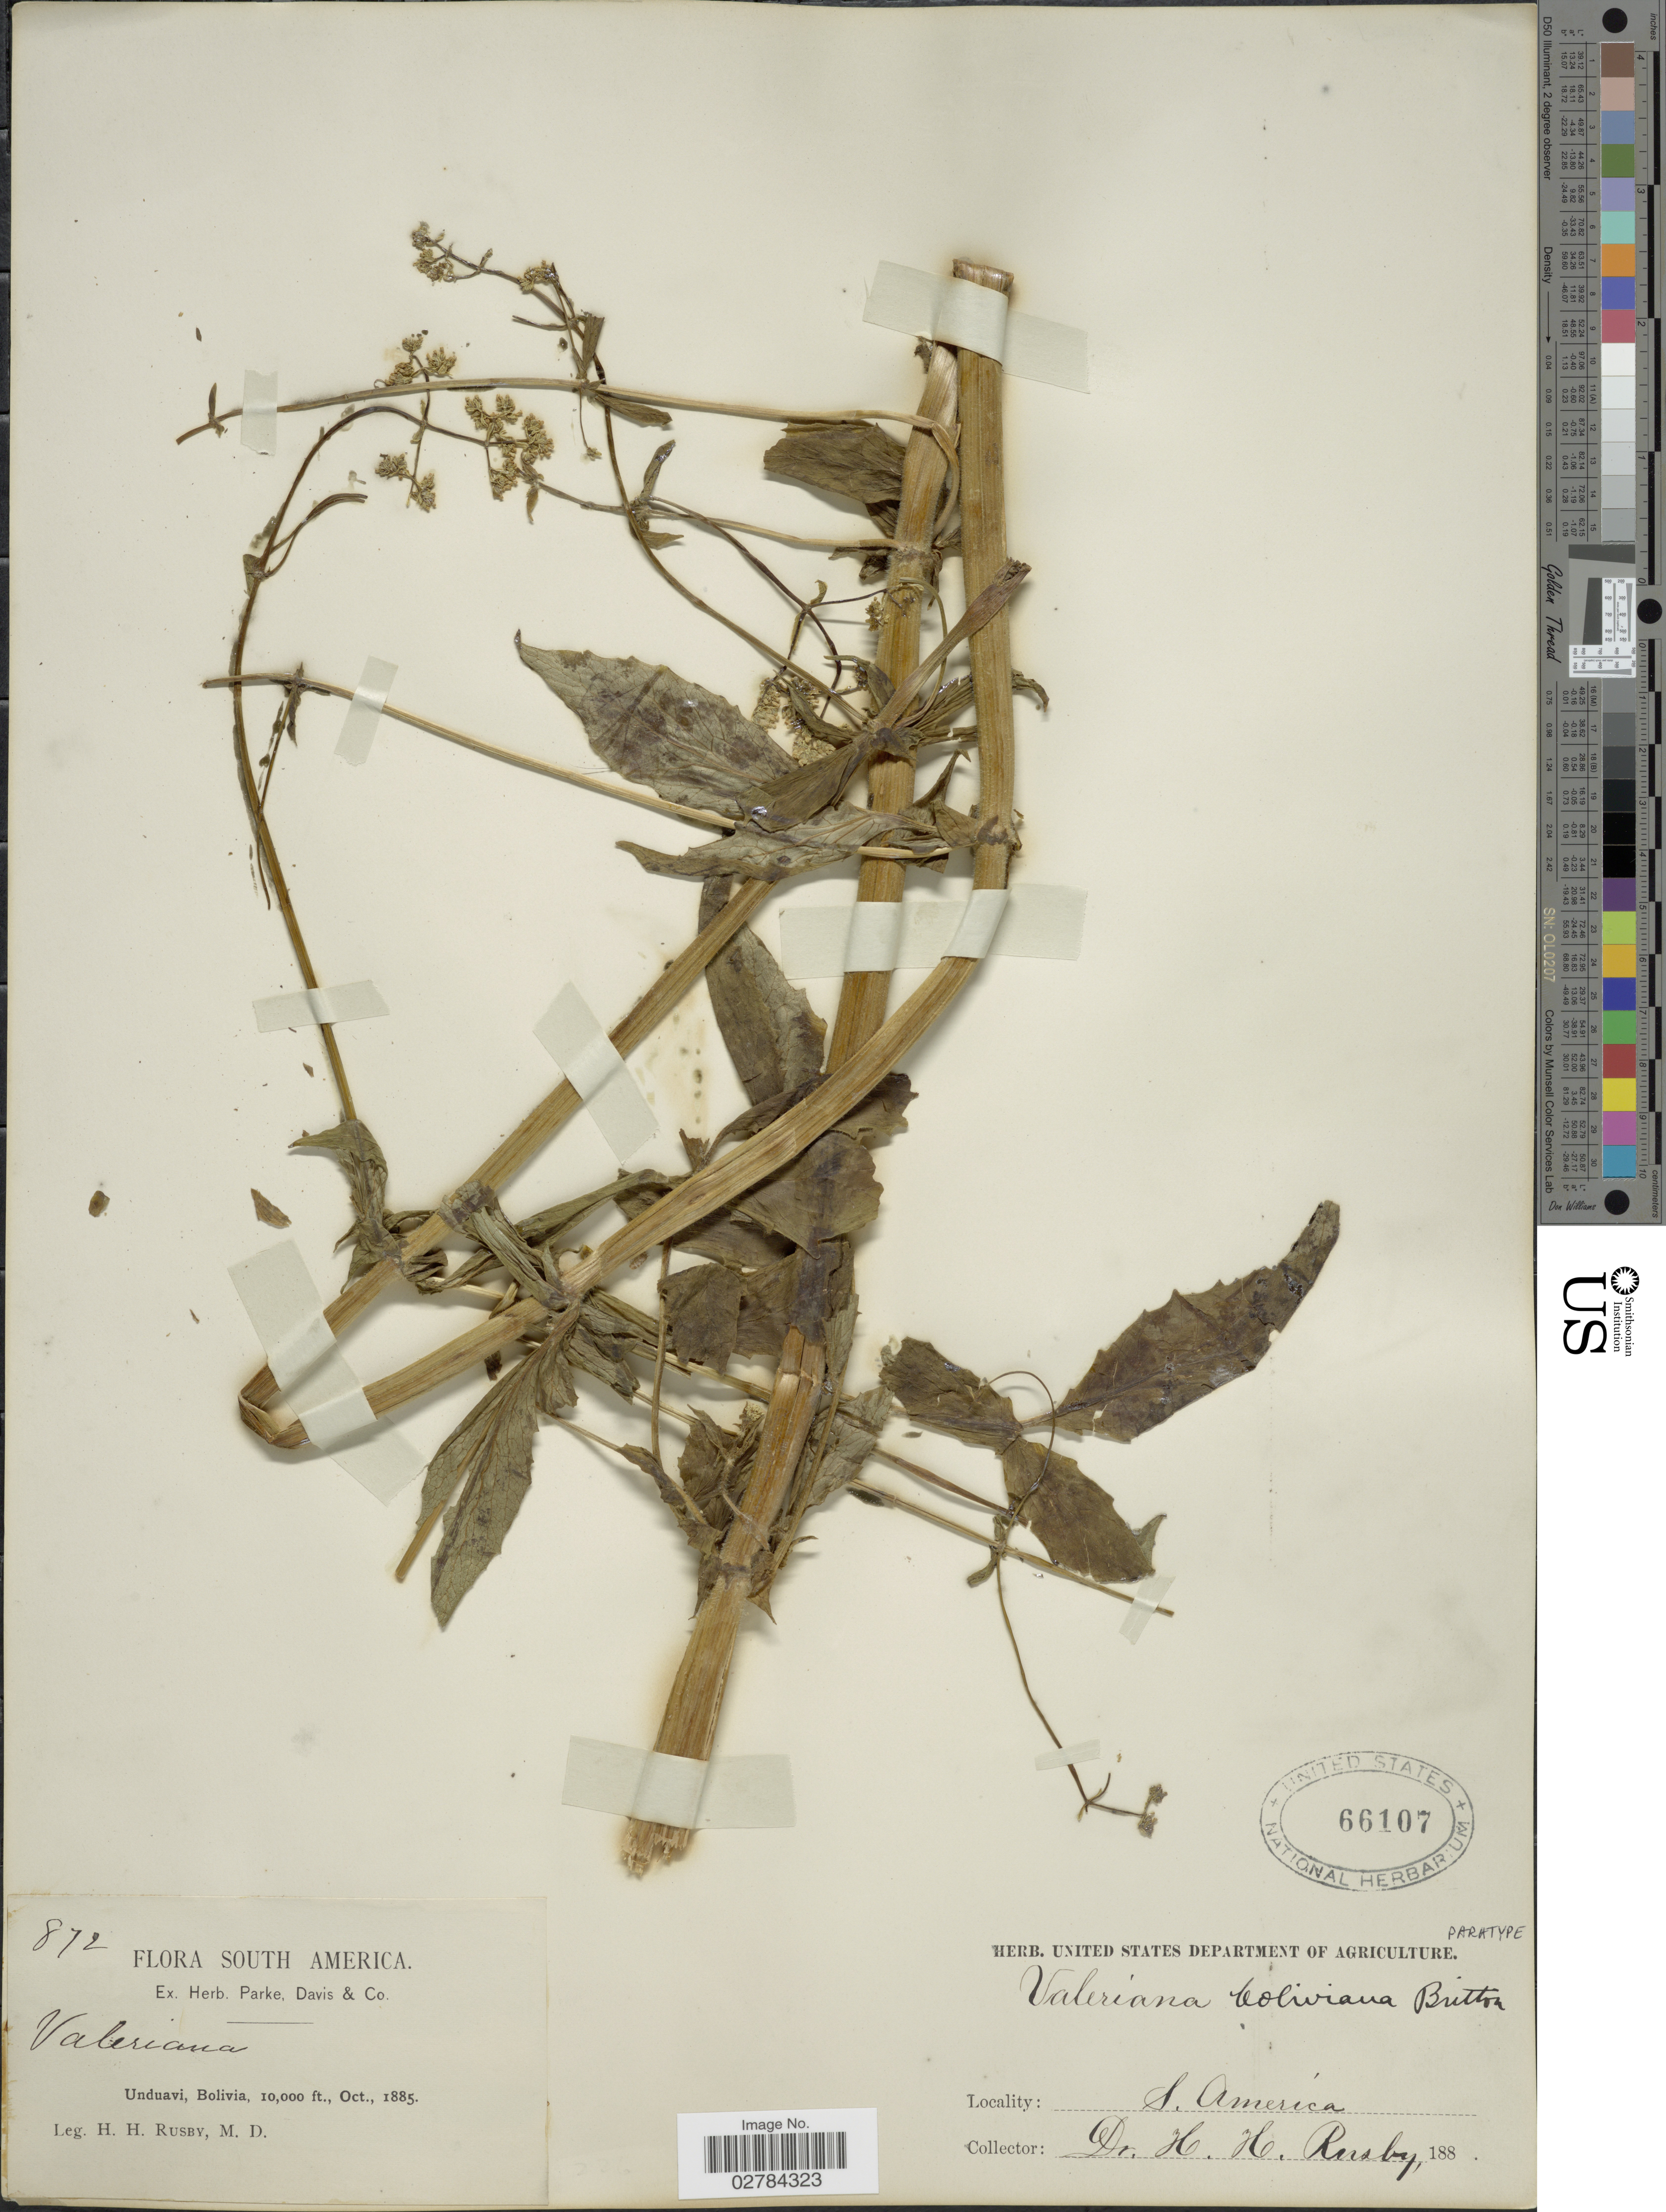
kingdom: Plantae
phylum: Tracheophyta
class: Magnoliopsida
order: Dipsacales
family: Caprifoliaceae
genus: Valeriana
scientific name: Valeriana boliviana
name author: Britton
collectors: H. H. Rusby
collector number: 872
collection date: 1885-10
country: Bolivia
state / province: La Paz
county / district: Nor Yungas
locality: Unduavi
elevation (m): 3048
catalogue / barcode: US 66107